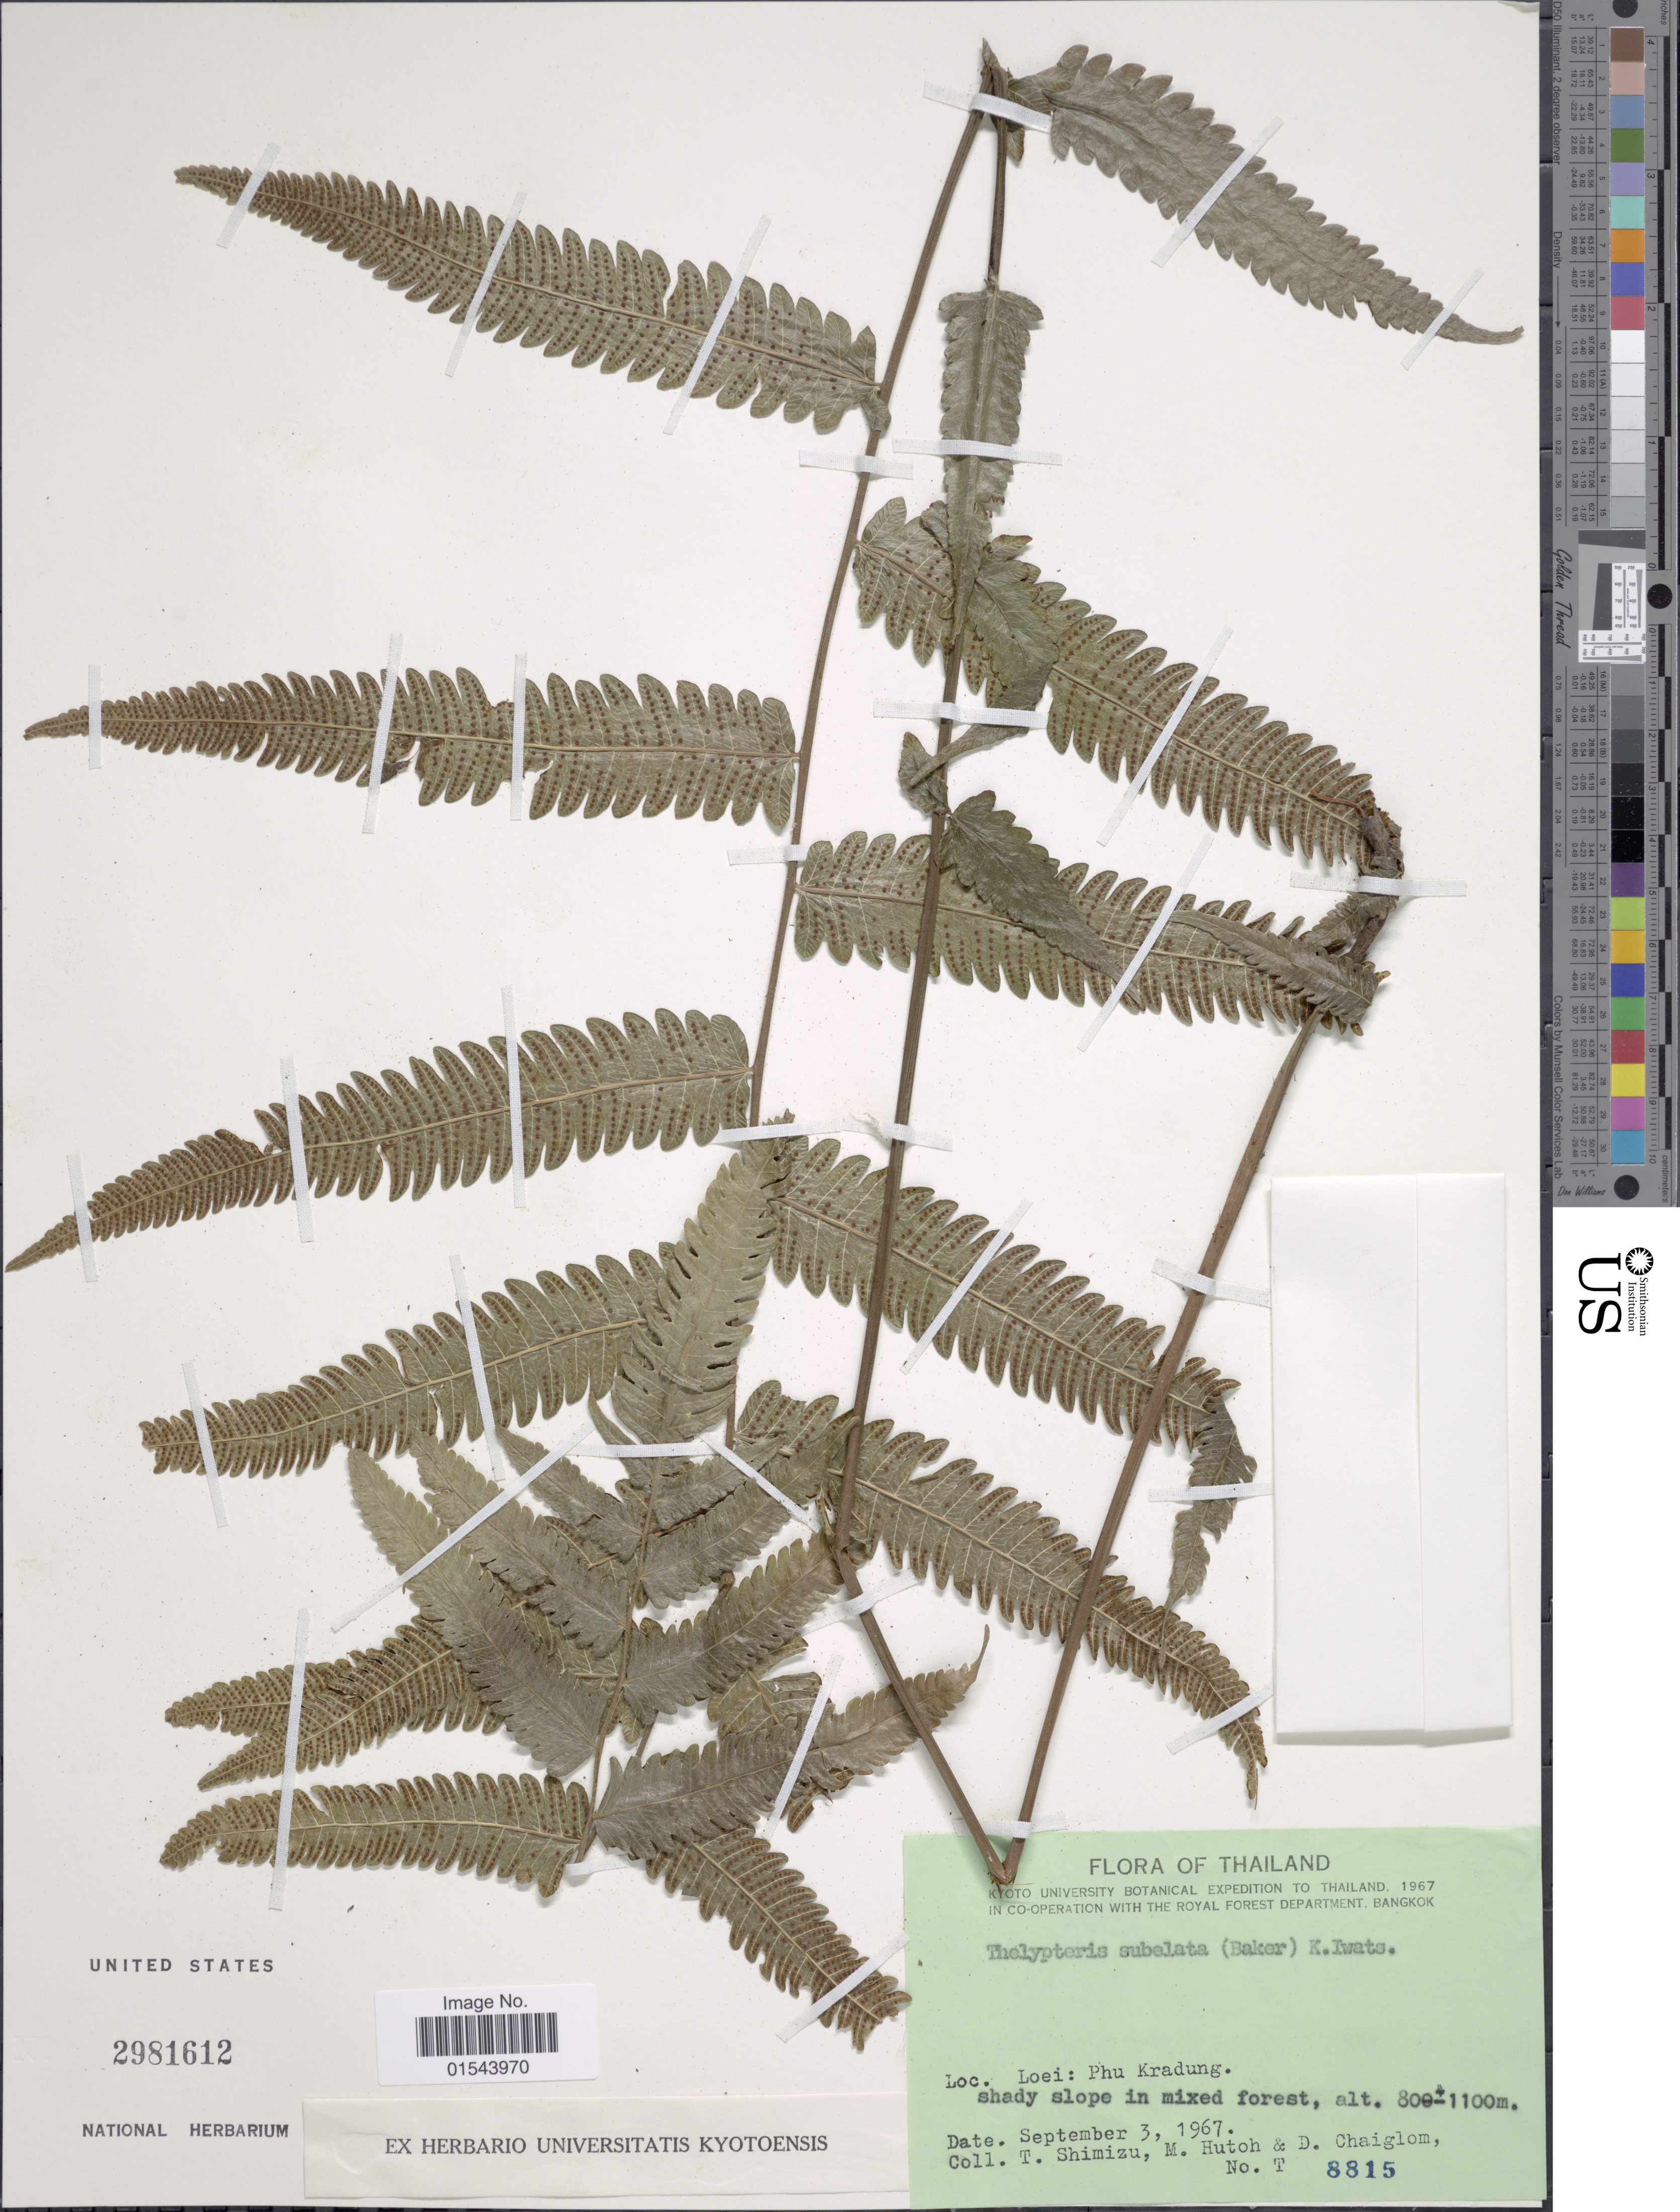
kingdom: Plantae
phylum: Tracheophyta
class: Polypodiopsida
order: Polypodiales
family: Thelypteridaceae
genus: Christella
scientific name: Christella subelata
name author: (Baker) Holttum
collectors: T. Shimizu, M. Hutoh & D. Chaiglom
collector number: T8815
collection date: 1967-09-03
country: Thailand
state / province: Loei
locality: Phu Kradung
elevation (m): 800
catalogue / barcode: US 2981612